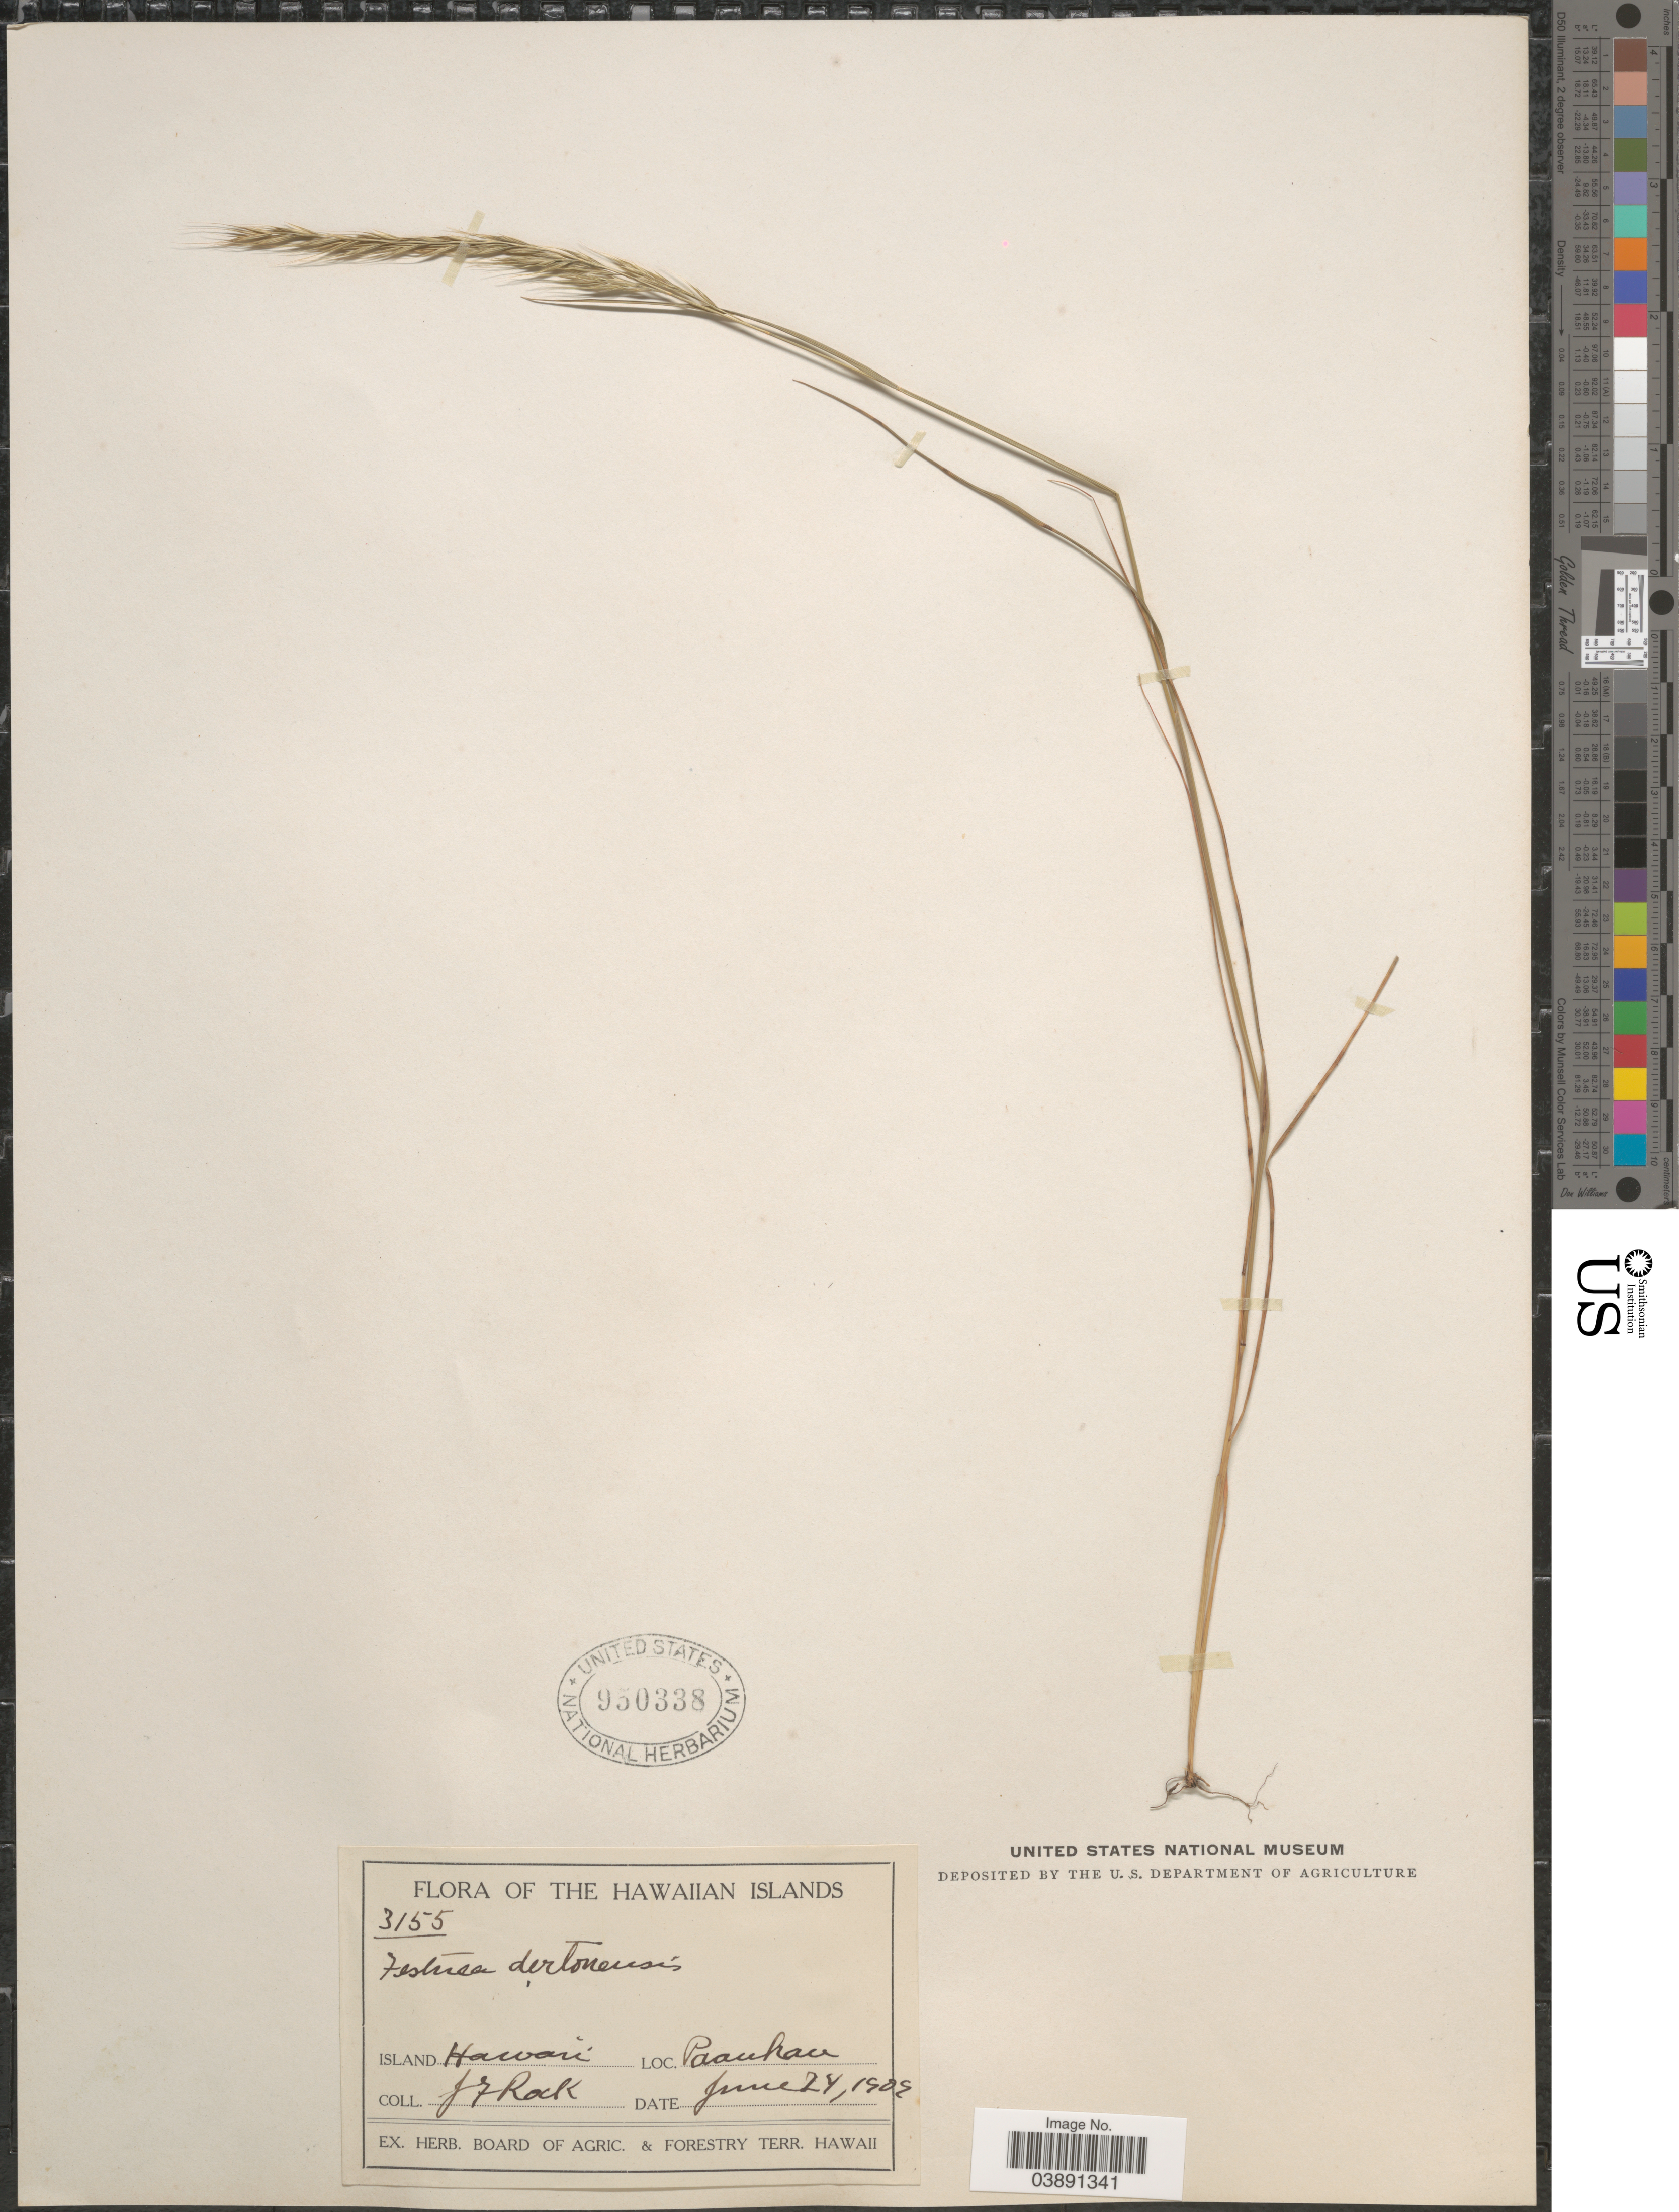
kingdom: Plantae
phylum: Tracheophyta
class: Liliopsida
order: Poales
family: Poaceae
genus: Festuca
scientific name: Festuca bromoides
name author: L.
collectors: J. Rock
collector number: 3155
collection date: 1909-06-24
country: United States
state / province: Hawaii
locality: The Hawaiian Islands. Island Hawaii. Paauhau.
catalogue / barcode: US 950338